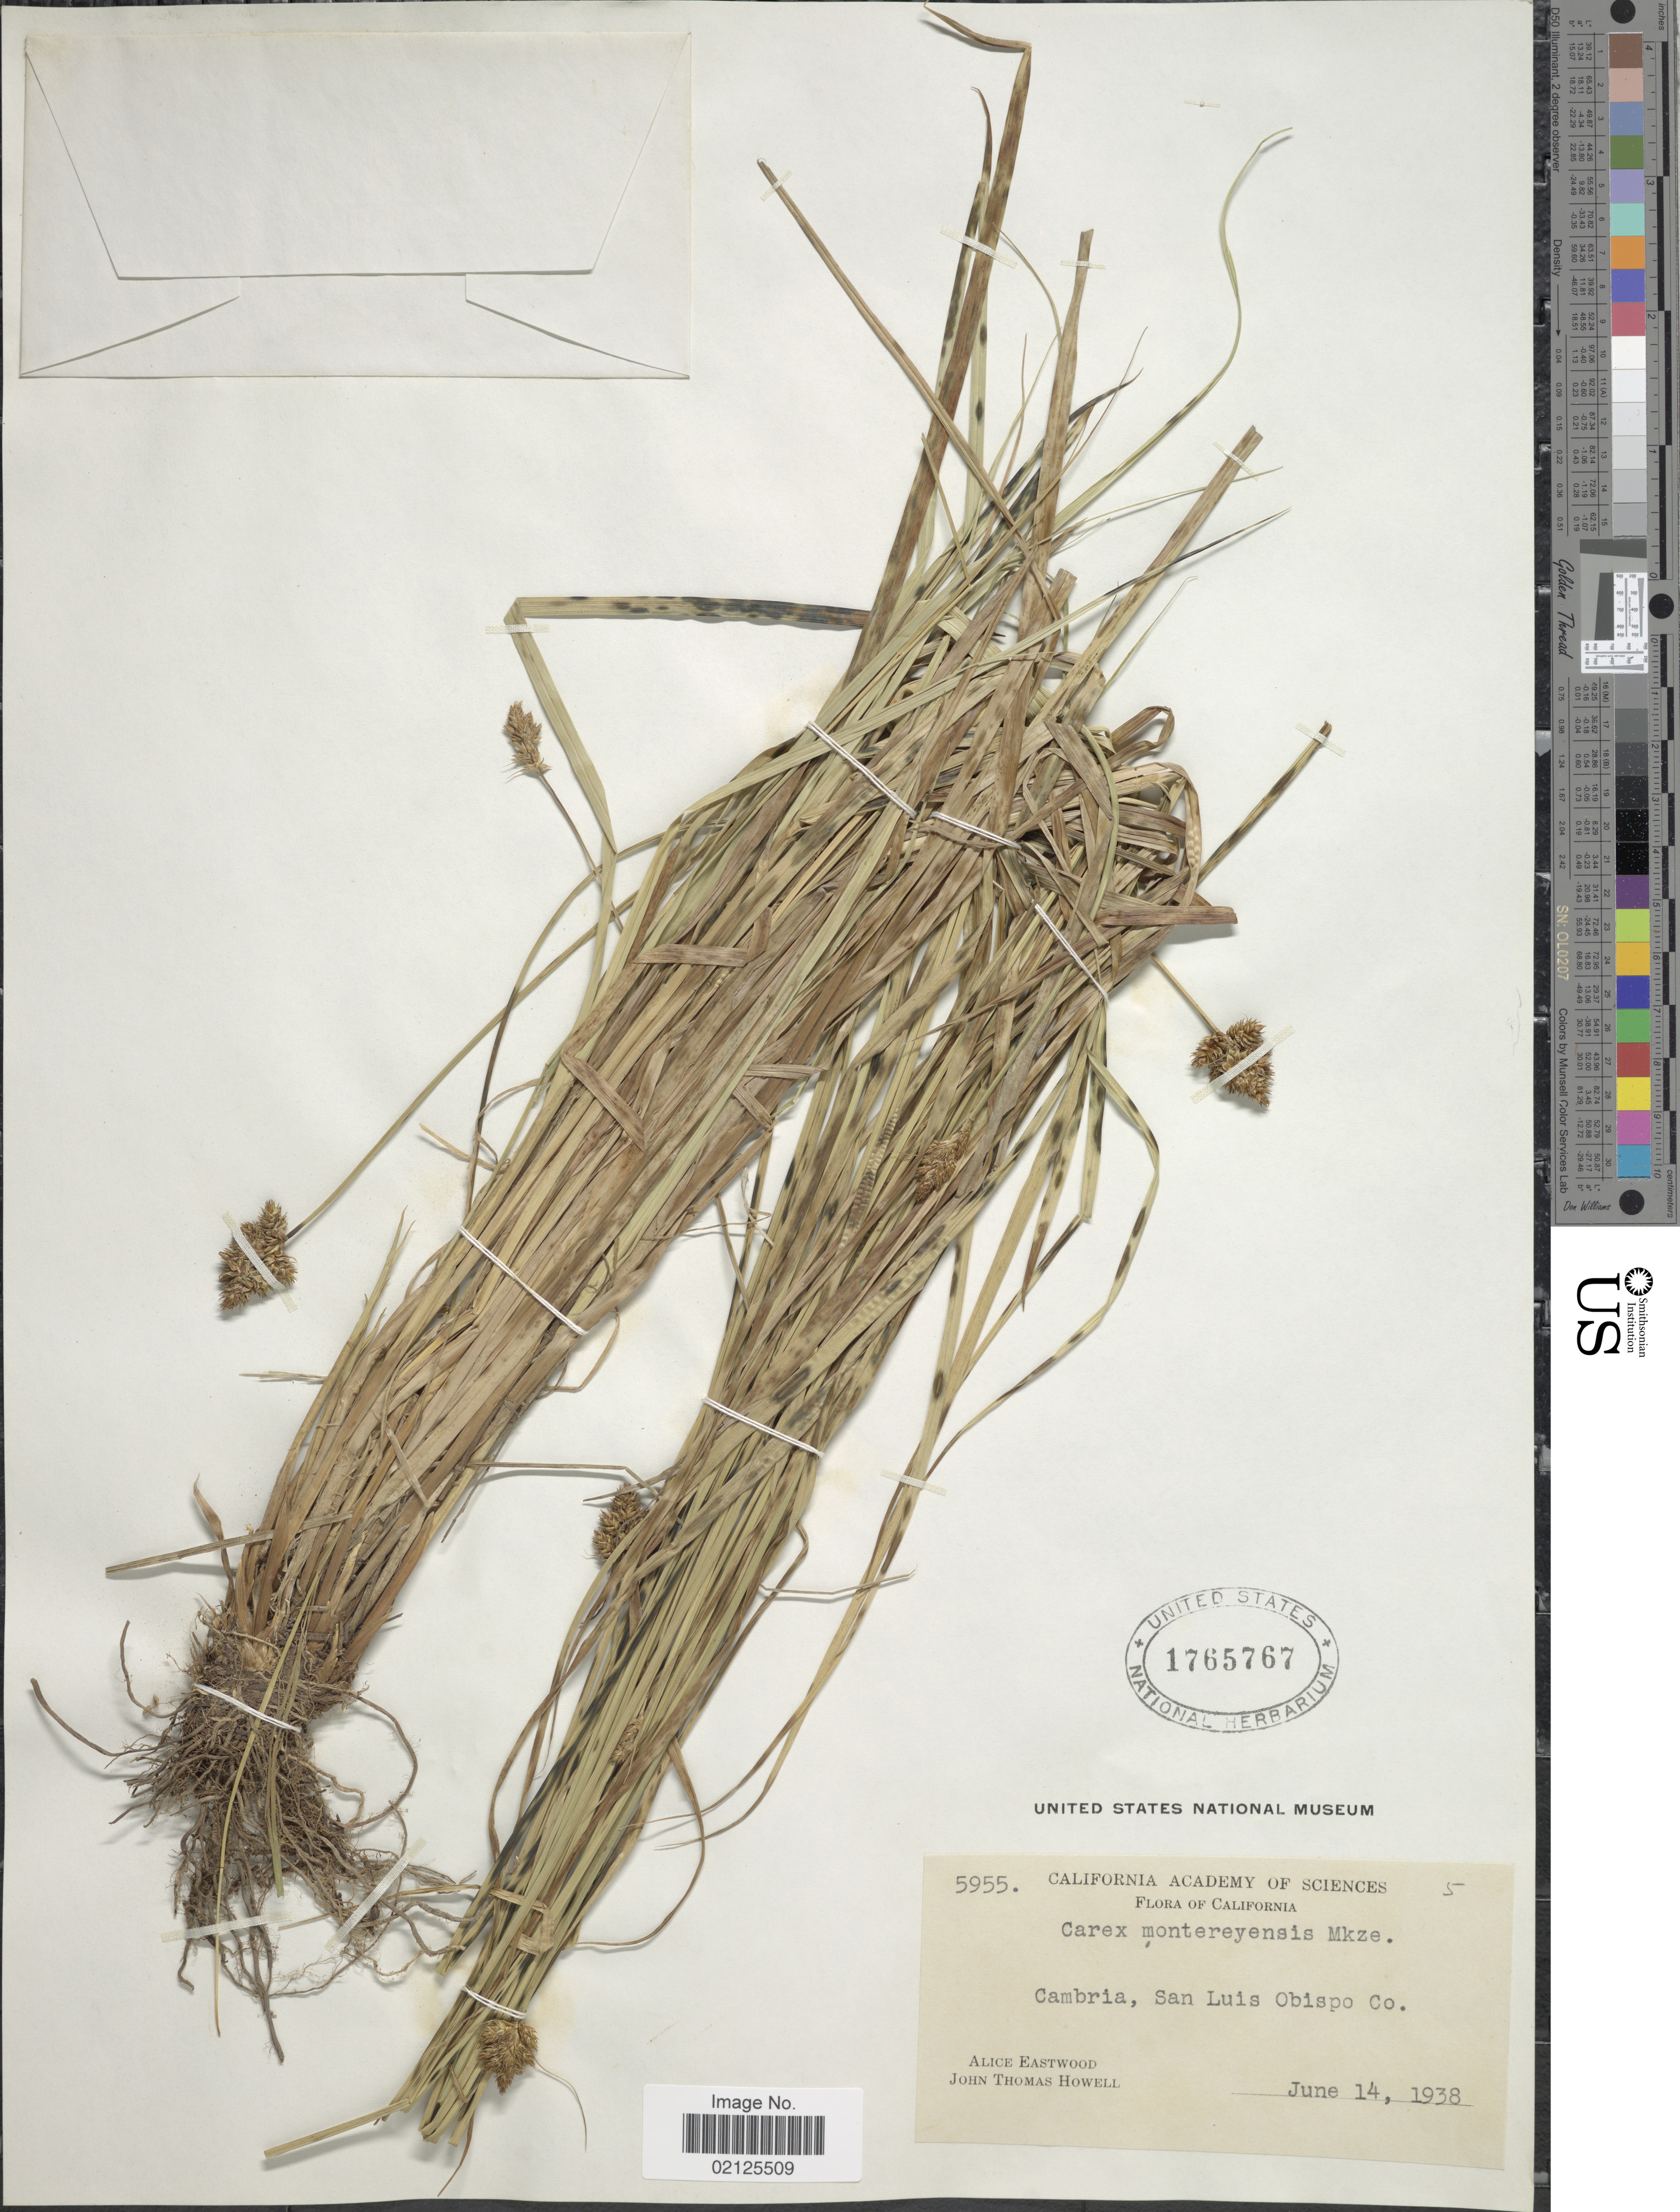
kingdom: Plantae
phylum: Tracheophyta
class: Liliopsida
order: Poales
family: Cyperaceae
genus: Carex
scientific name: Carex harfordii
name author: Mack.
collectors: A. Eastwood & J. T. Howell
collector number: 5955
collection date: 1938-06-14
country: United States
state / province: California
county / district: San Luis Obispo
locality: Cambria, San Luis Obispo Co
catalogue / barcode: US 1765767